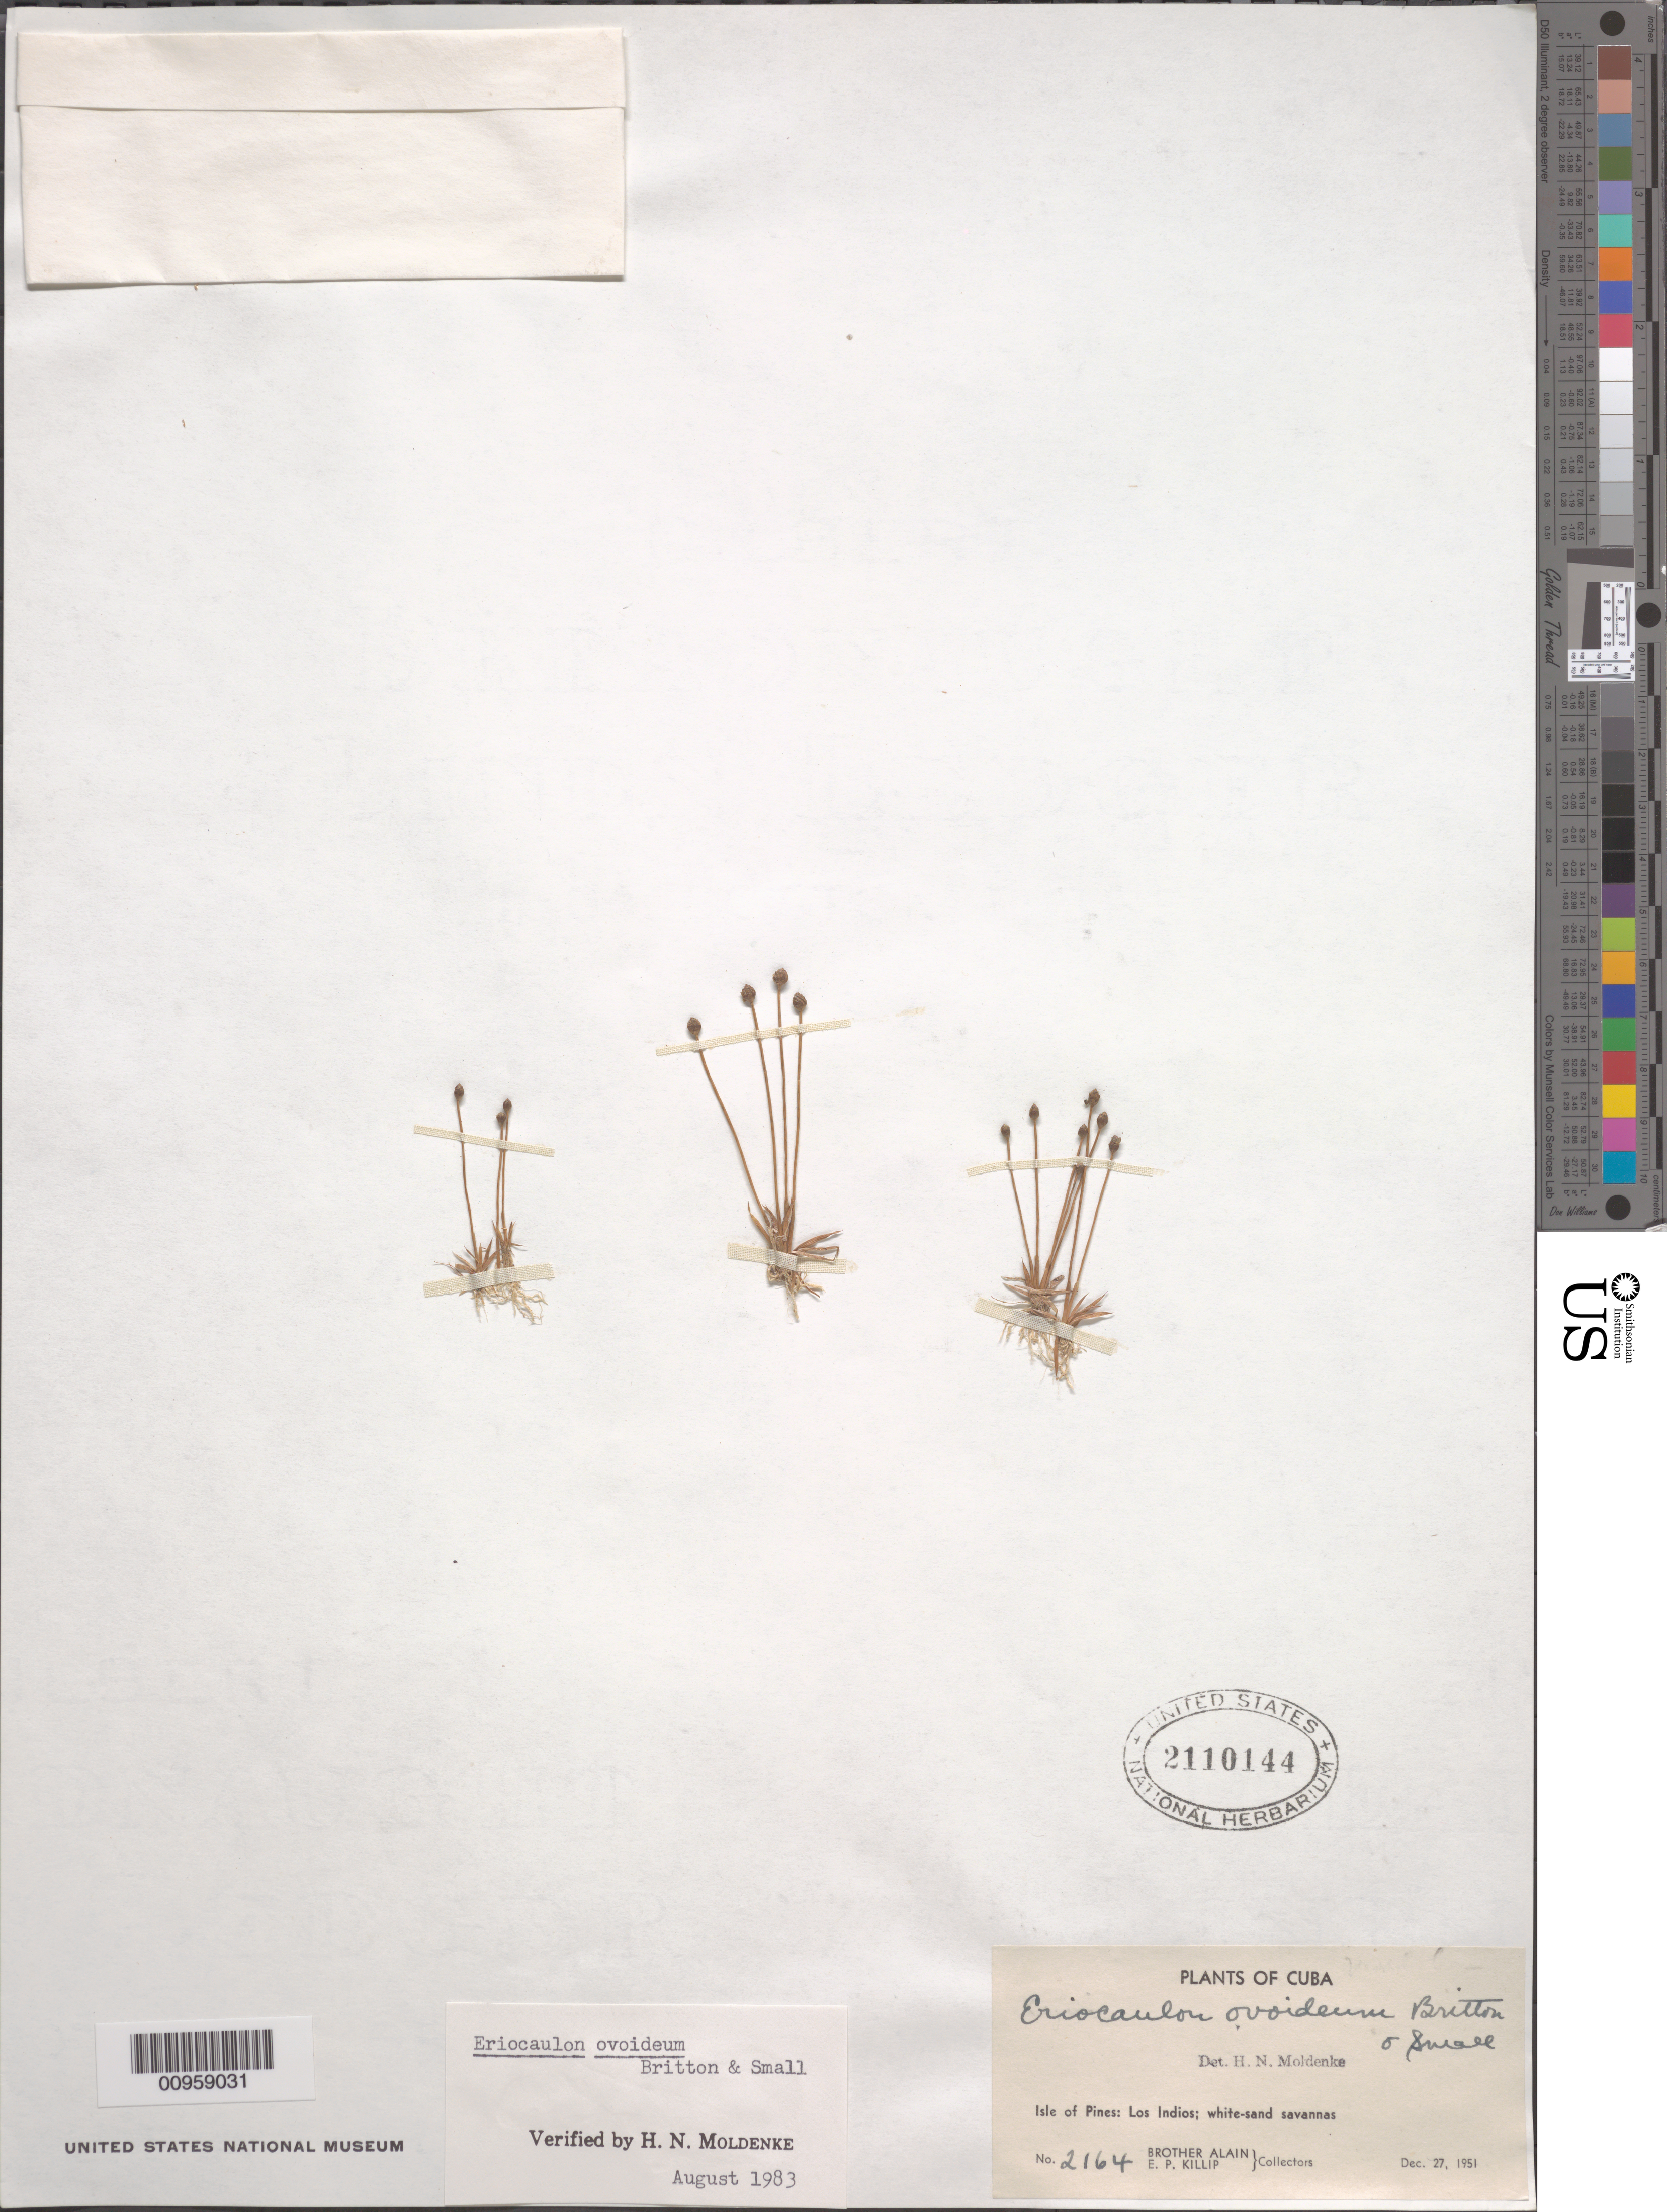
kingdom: Plantae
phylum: Tracheophyta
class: Liliopsida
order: Poales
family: Eriocaulaceae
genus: Eriocaulon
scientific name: Eriocaulon ovoideum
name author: Britton & Small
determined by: Moldenke, H. N.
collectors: A. H. Liogier & E. P. Killip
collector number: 2164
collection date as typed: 27 Dec 1951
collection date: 1951-12-27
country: Cuba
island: Isla de la Juventud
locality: Los Indios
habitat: White-sand sabanas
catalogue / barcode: US 2110144